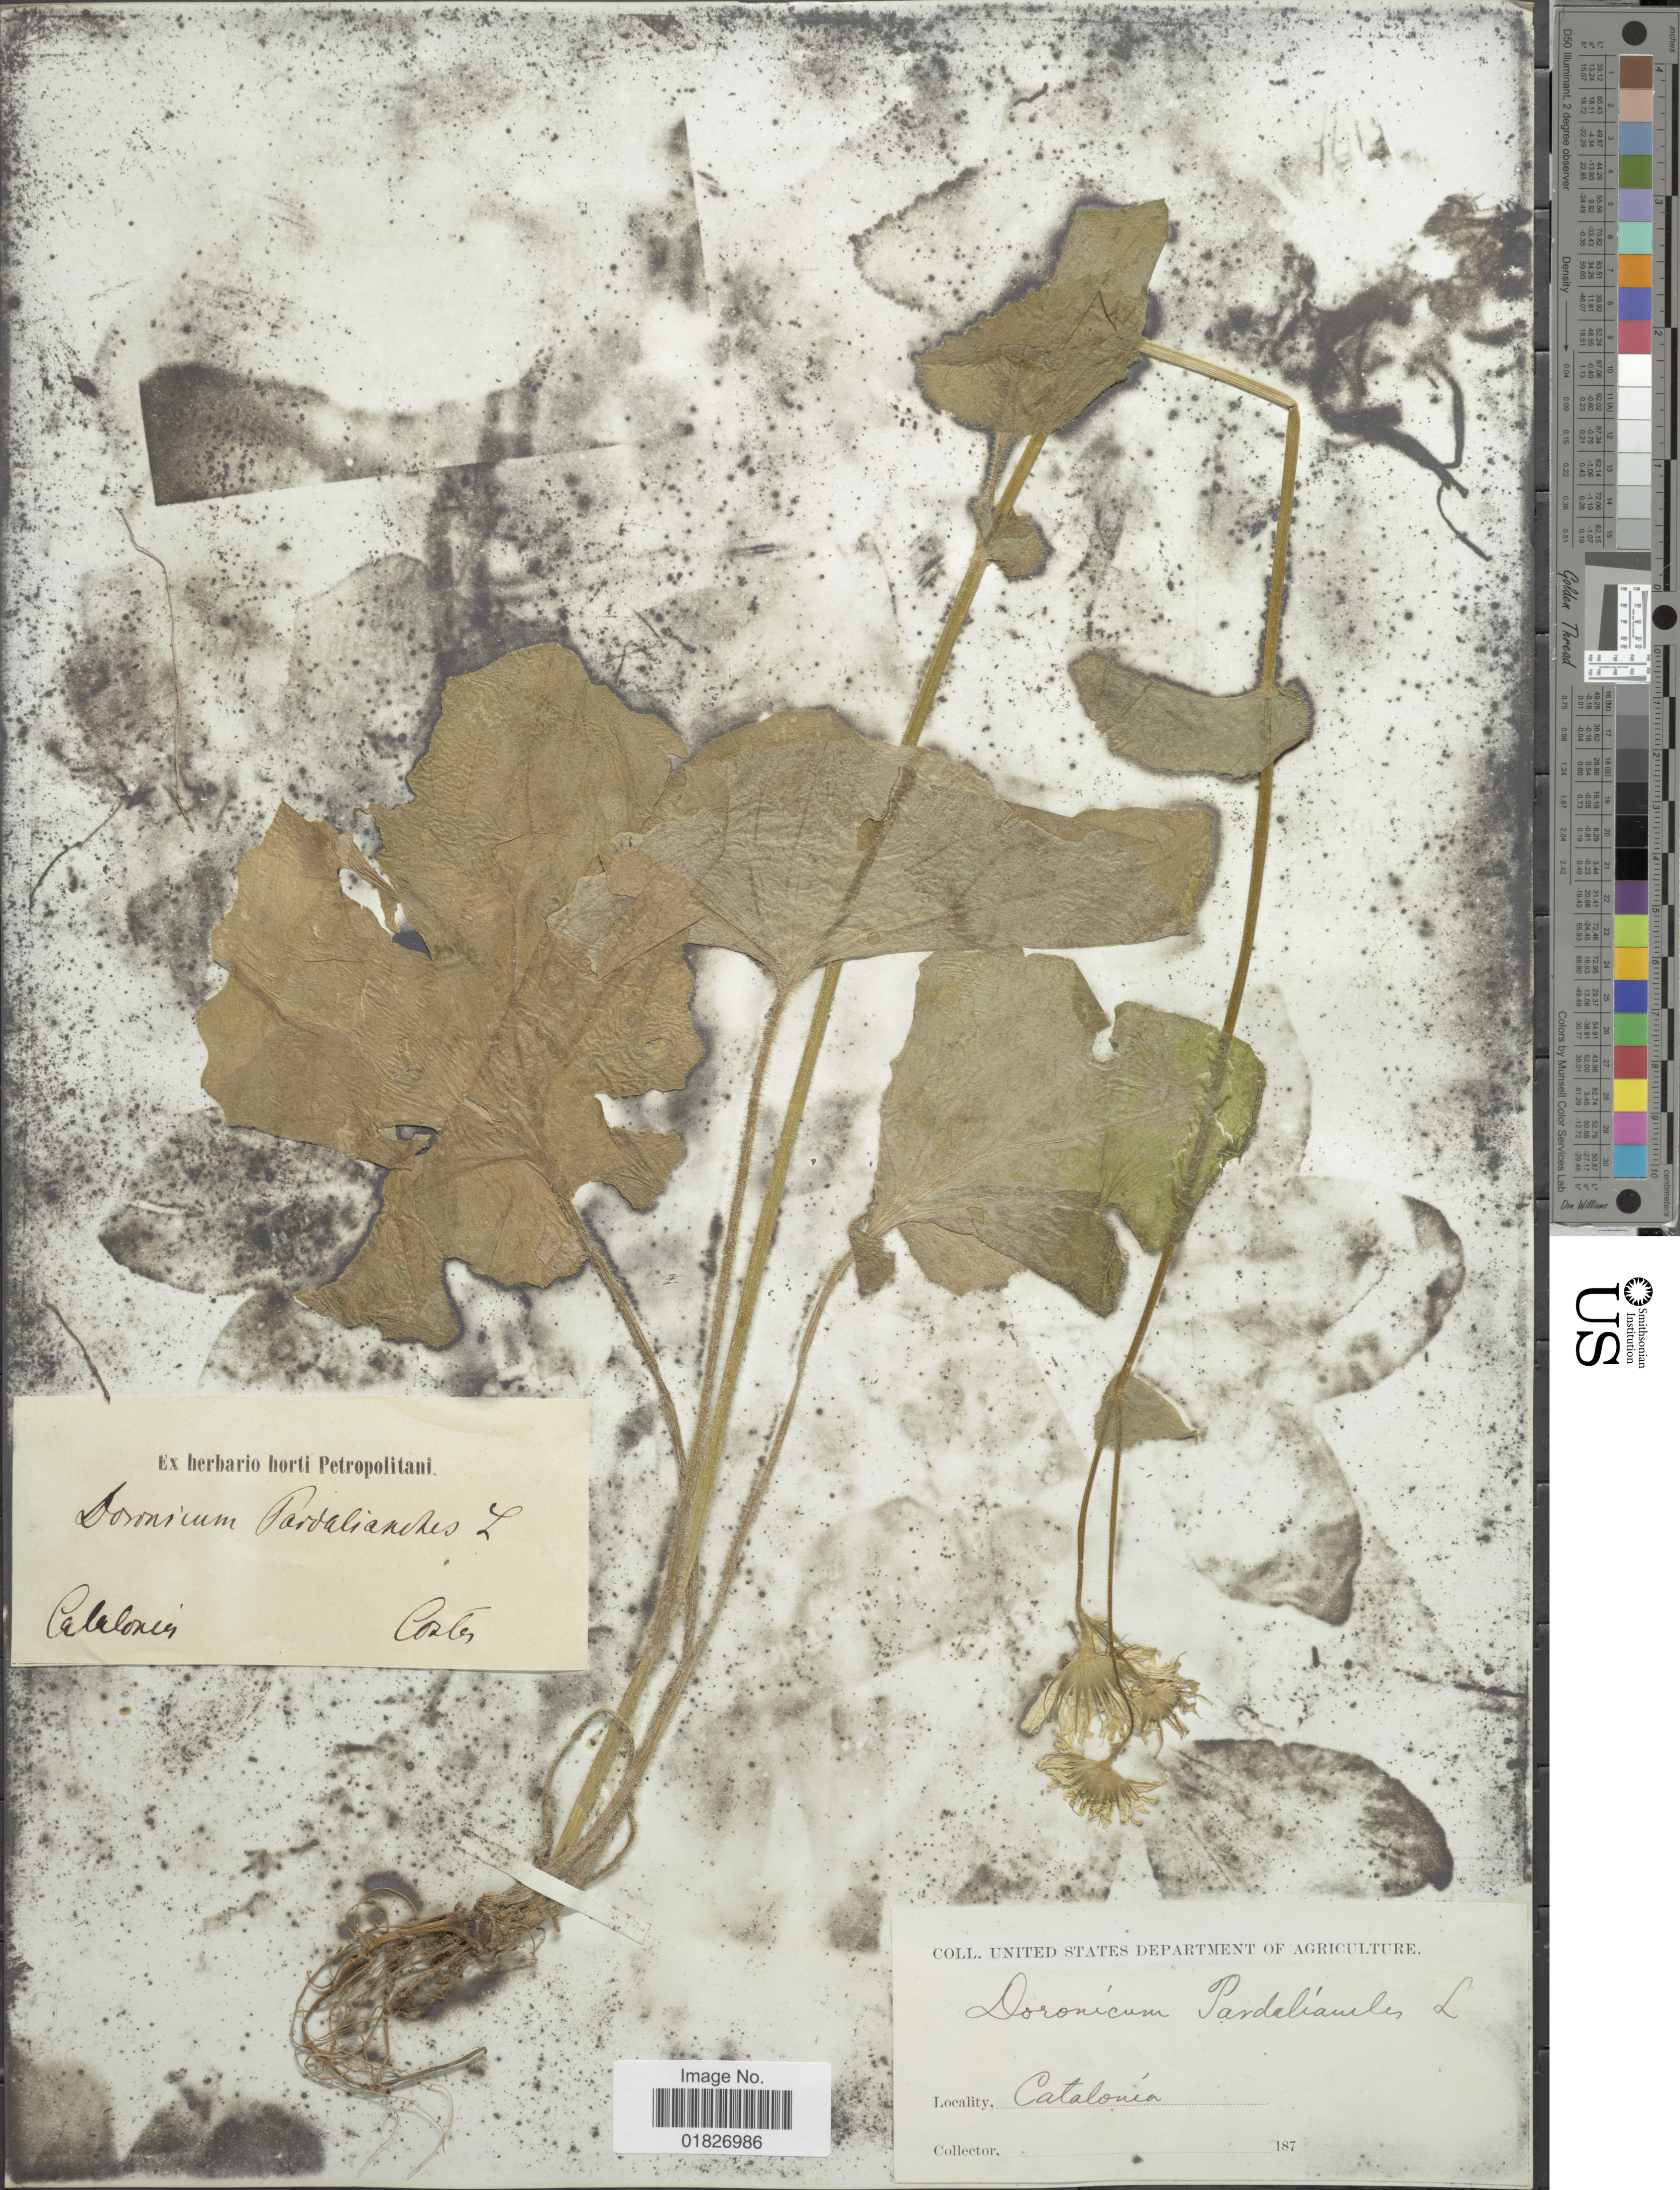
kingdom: Plantae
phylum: Tracheophyta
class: Magnoliopsida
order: Asterales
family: Asteraceae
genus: Doronicum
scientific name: Doronicum pardalianches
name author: L.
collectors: -. Costes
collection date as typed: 187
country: Spain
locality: Catalonia